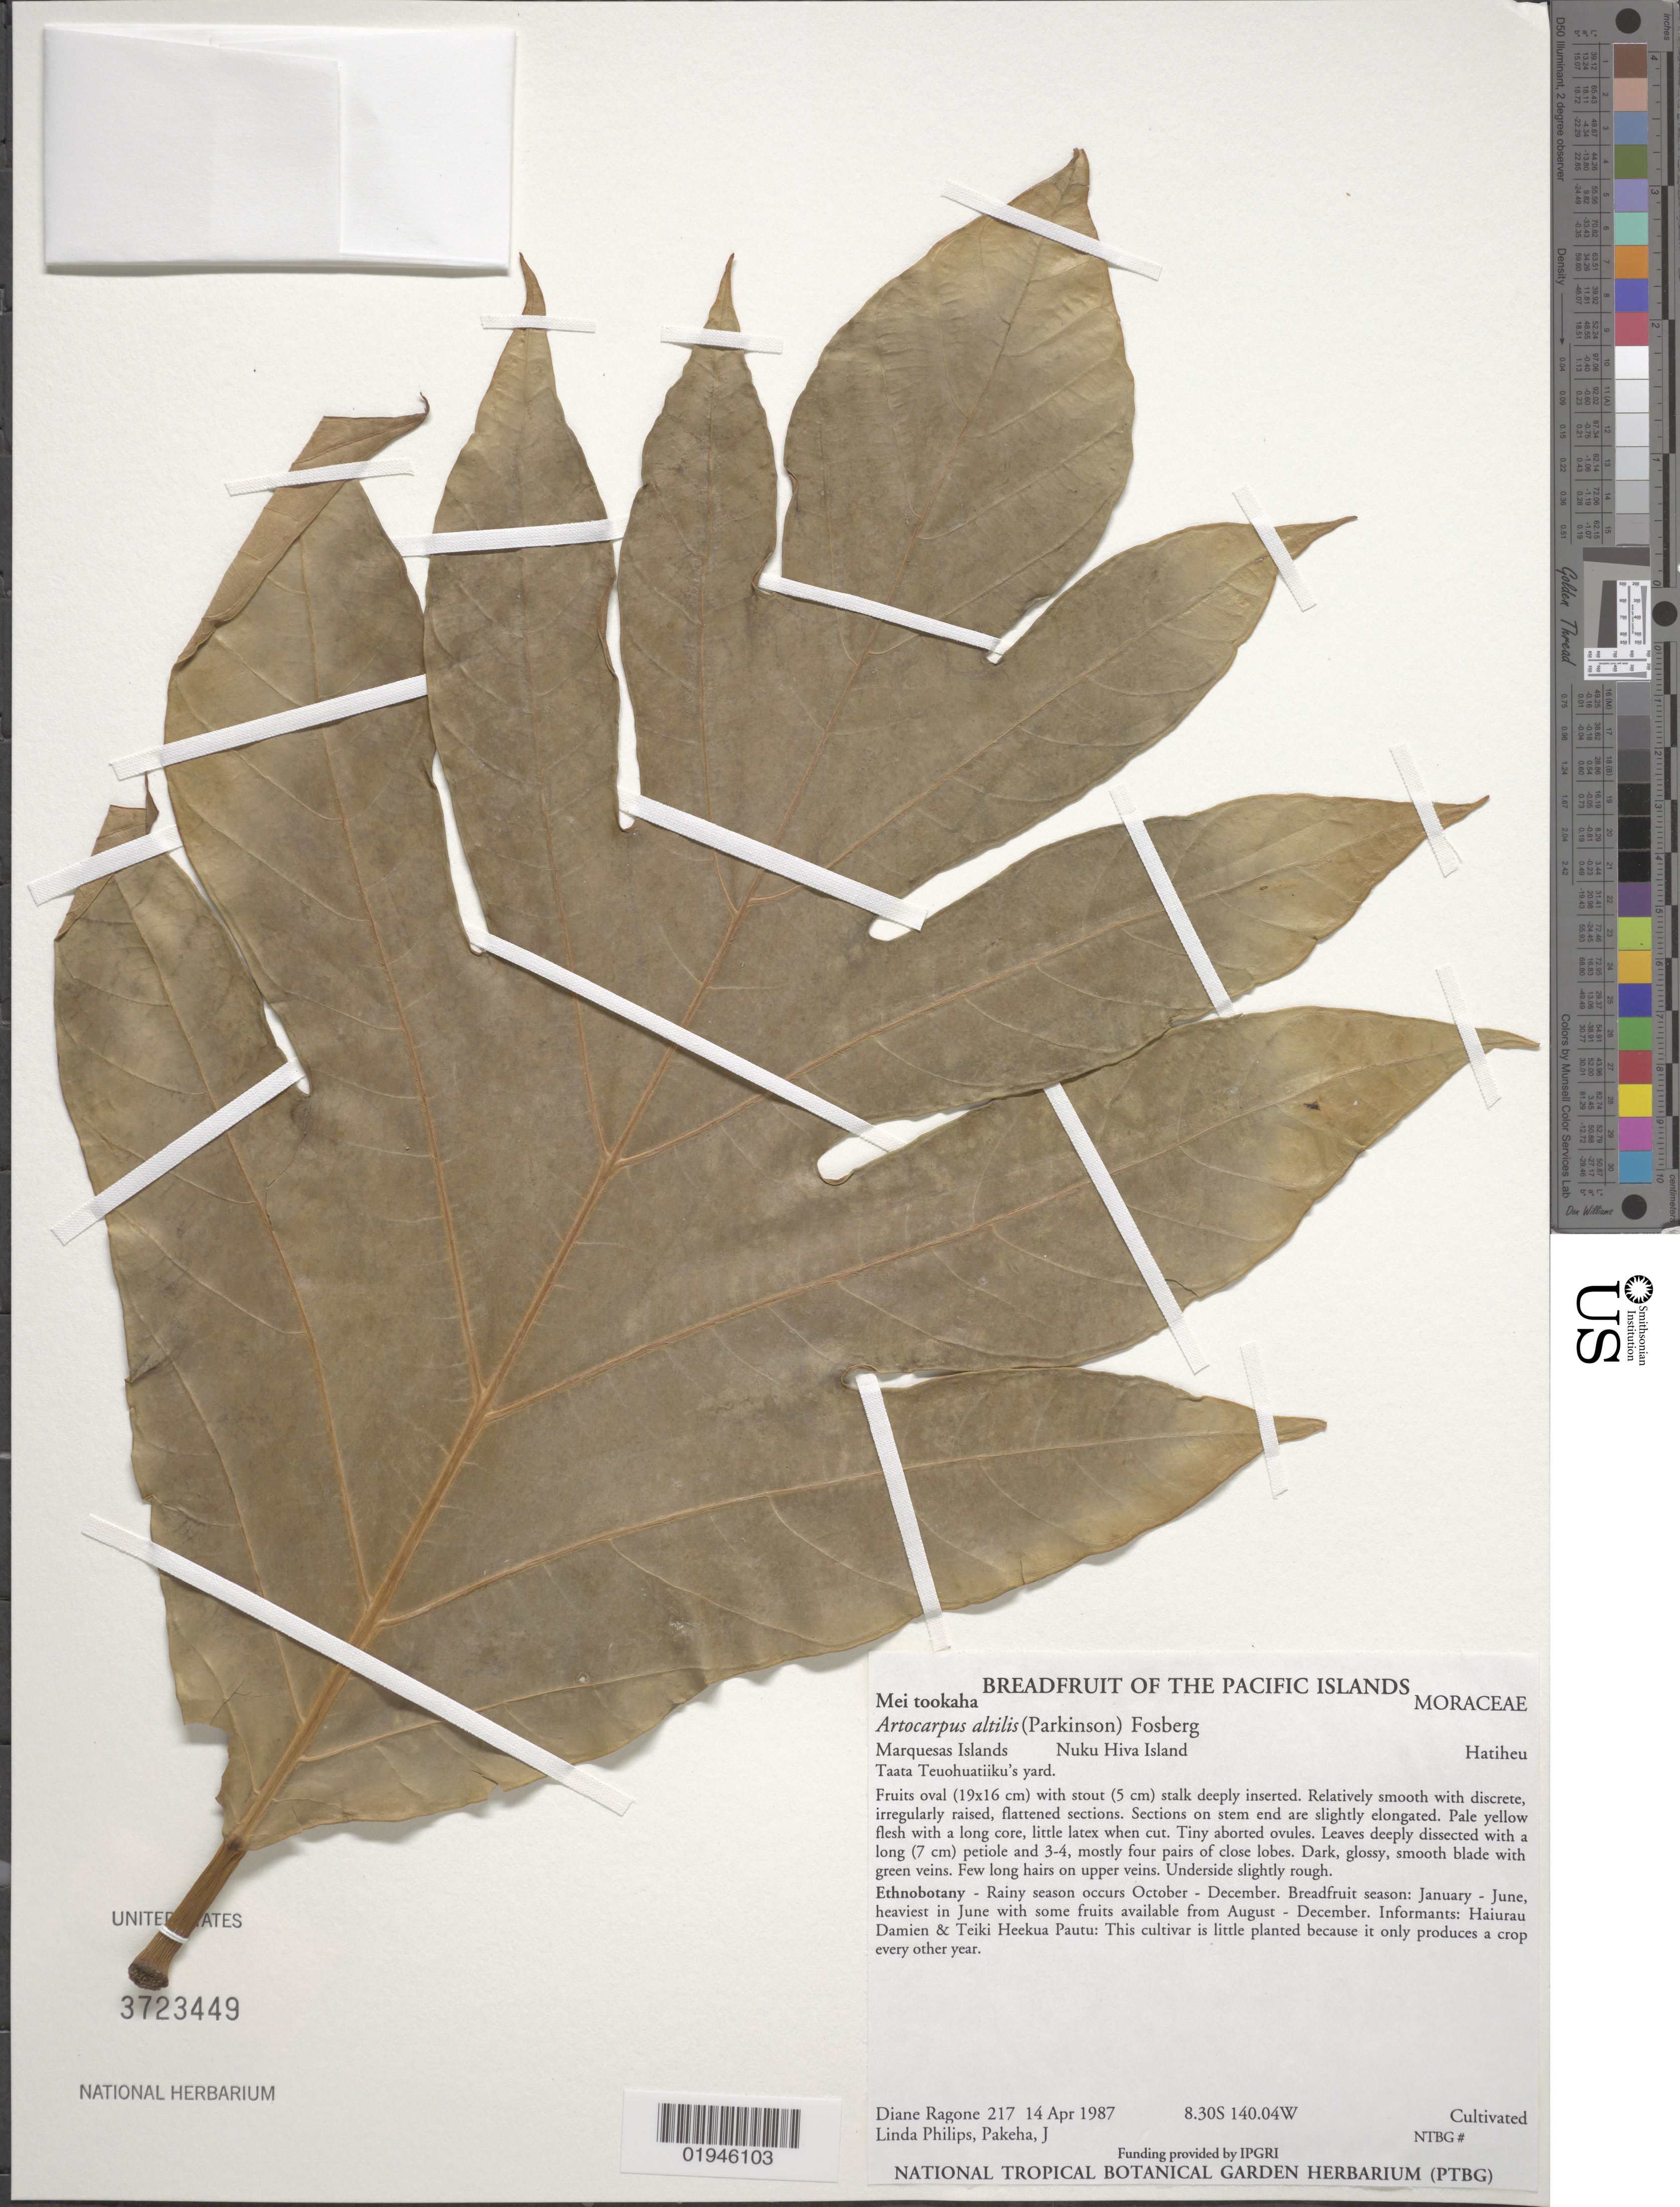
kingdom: Plantae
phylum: Tracheophyta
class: Magnoliopsida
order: Rosales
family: Moraceae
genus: Artocarpus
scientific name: Artocarpus altilis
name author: (Parkinson) Fosberg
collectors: D. Ragone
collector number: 217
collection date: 1987-04-14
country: French Polynesia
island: Nuku Hiva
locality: Hatiheu, Taata Teuohuatiiku's yard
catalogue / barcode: US 3723449